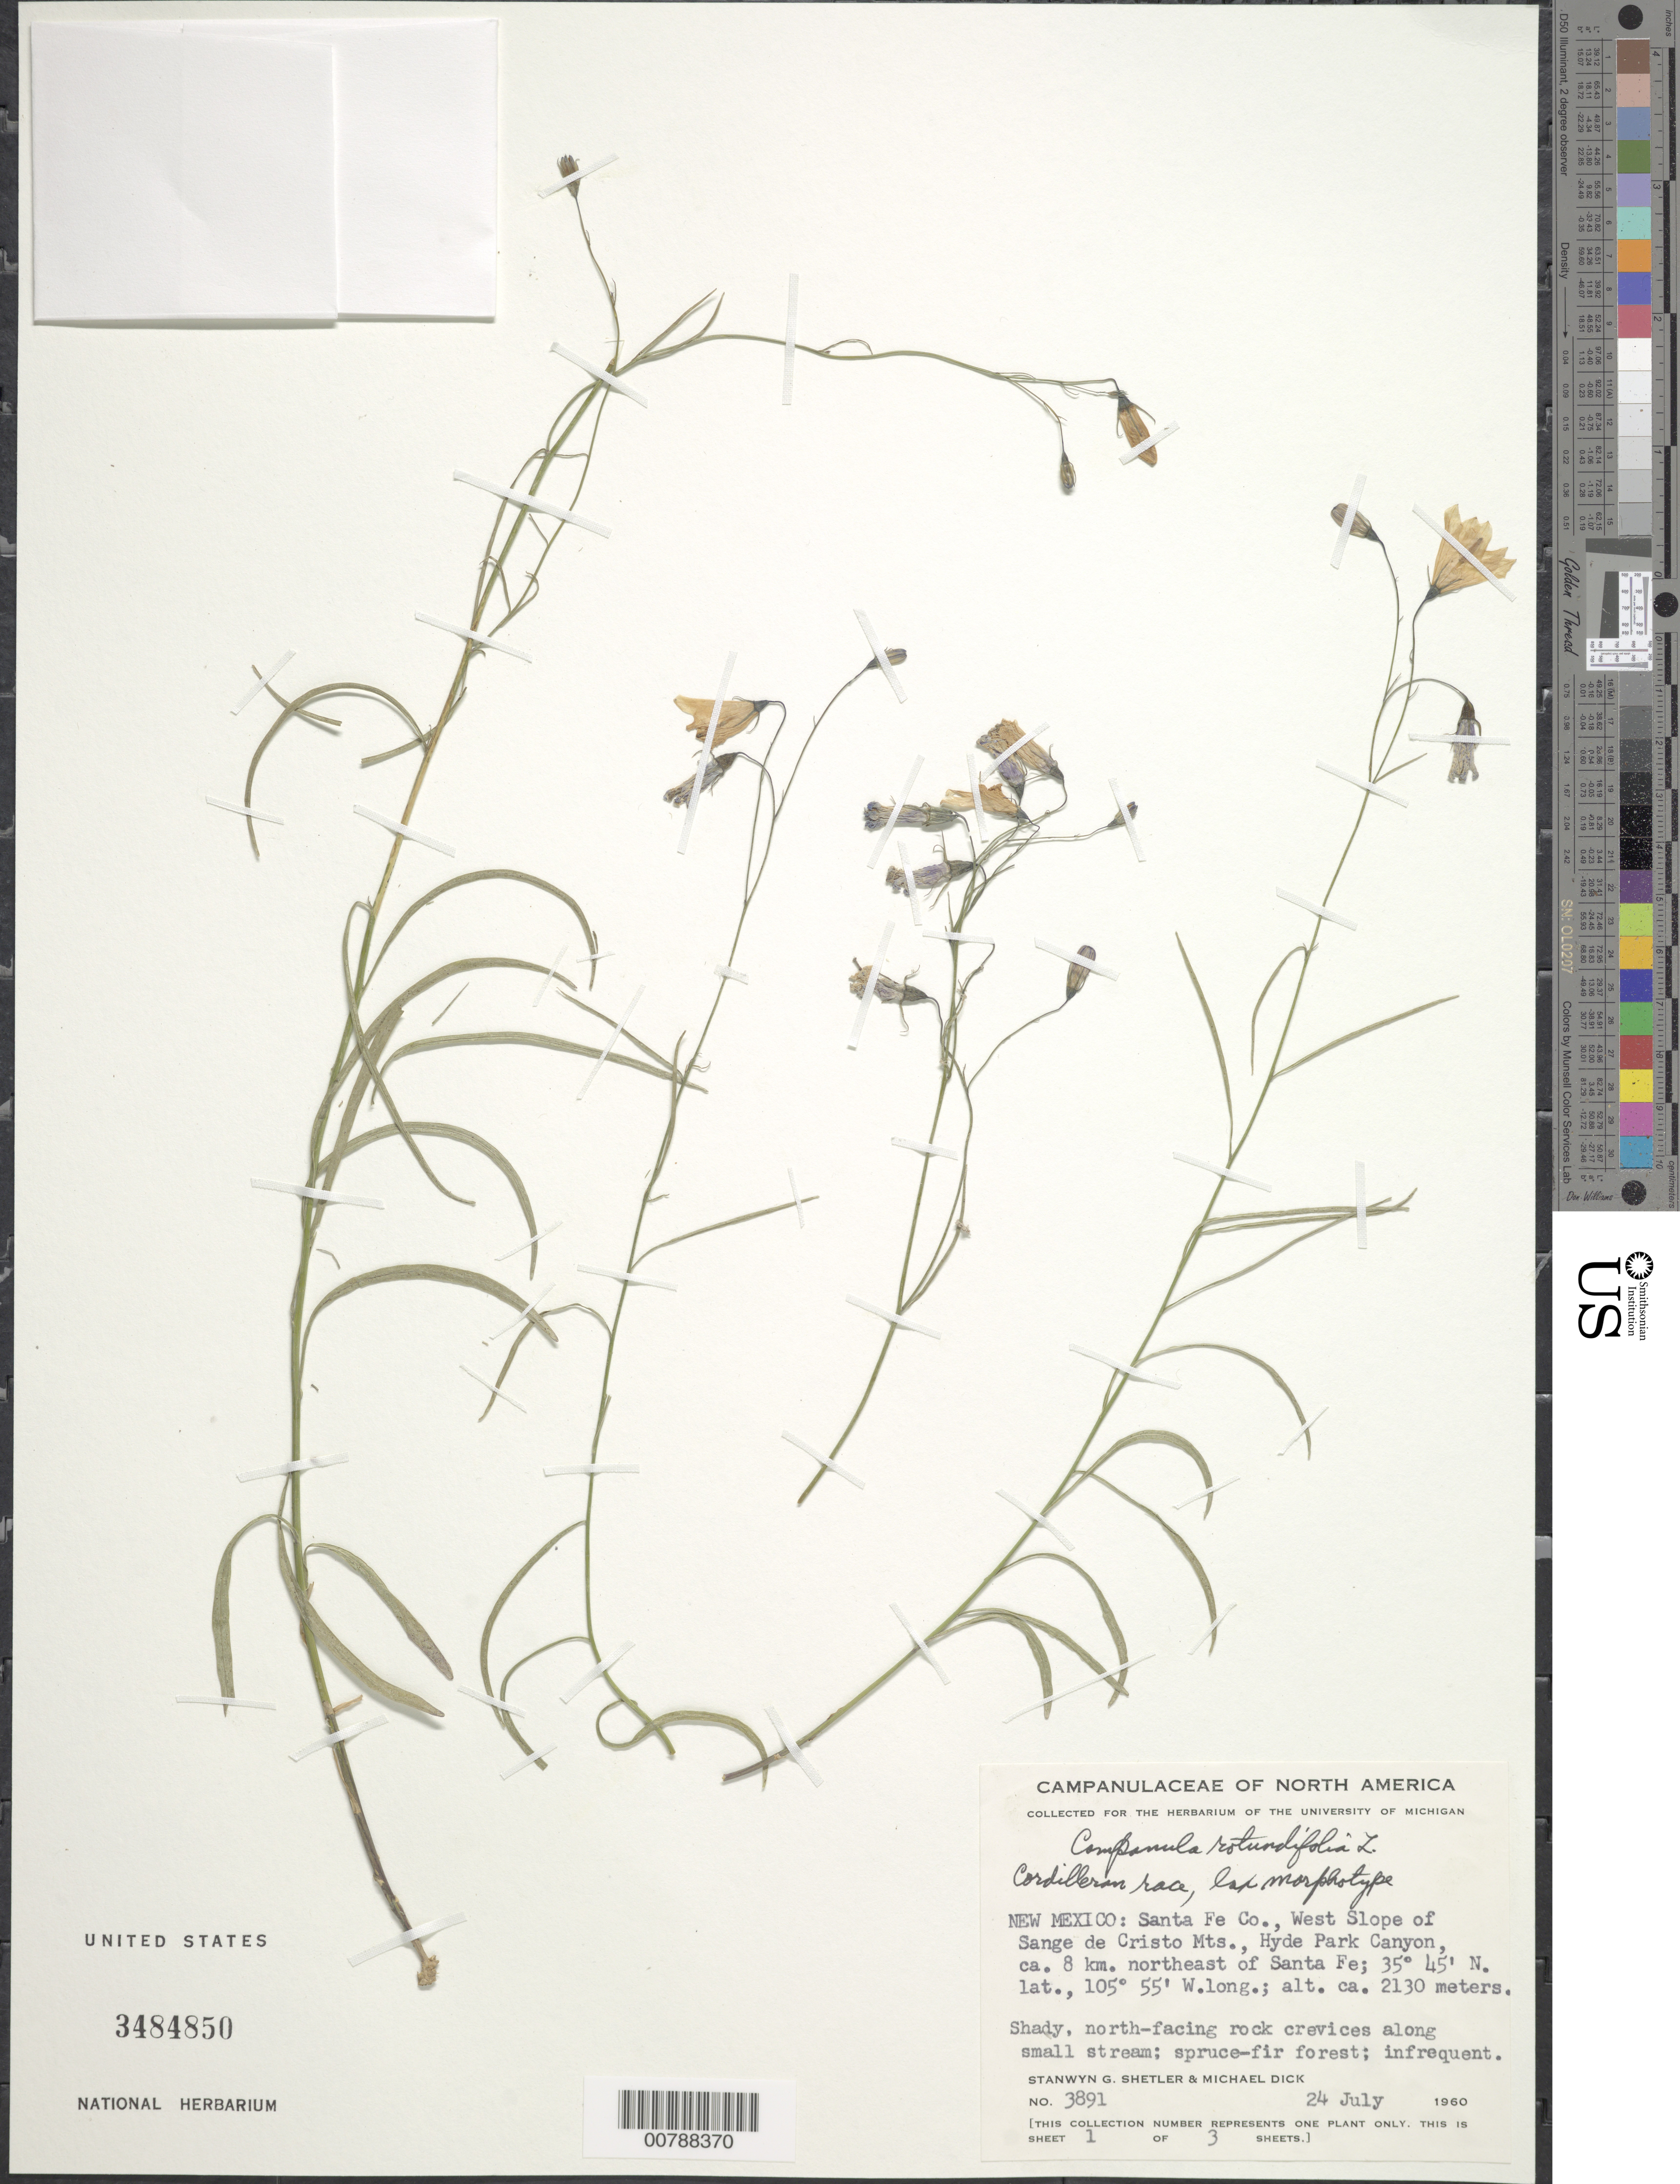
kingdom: Plantae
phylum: Tracheophyta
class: Magnoliopsida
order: Asterales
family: Campanulaceae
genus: Campanula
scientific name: Campanula rotundifolia L. Cordilleran race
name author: L.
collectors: S. Shetler & M. Dick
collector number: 3891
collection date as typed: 24 July 1960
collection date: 1960-07-24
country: United States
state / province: New Mexico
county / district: Santa Fe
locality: West slope of Sange de Cristo Mts., Hyde Park Canyon, ca. 8 km northeast of Santa Fe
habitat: Shady, north-facing rock crevices along small stream; spruce-fir forest; infrequent.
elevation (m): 2130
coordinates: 35 45' N, 105 55' W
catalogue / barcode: US 3484850